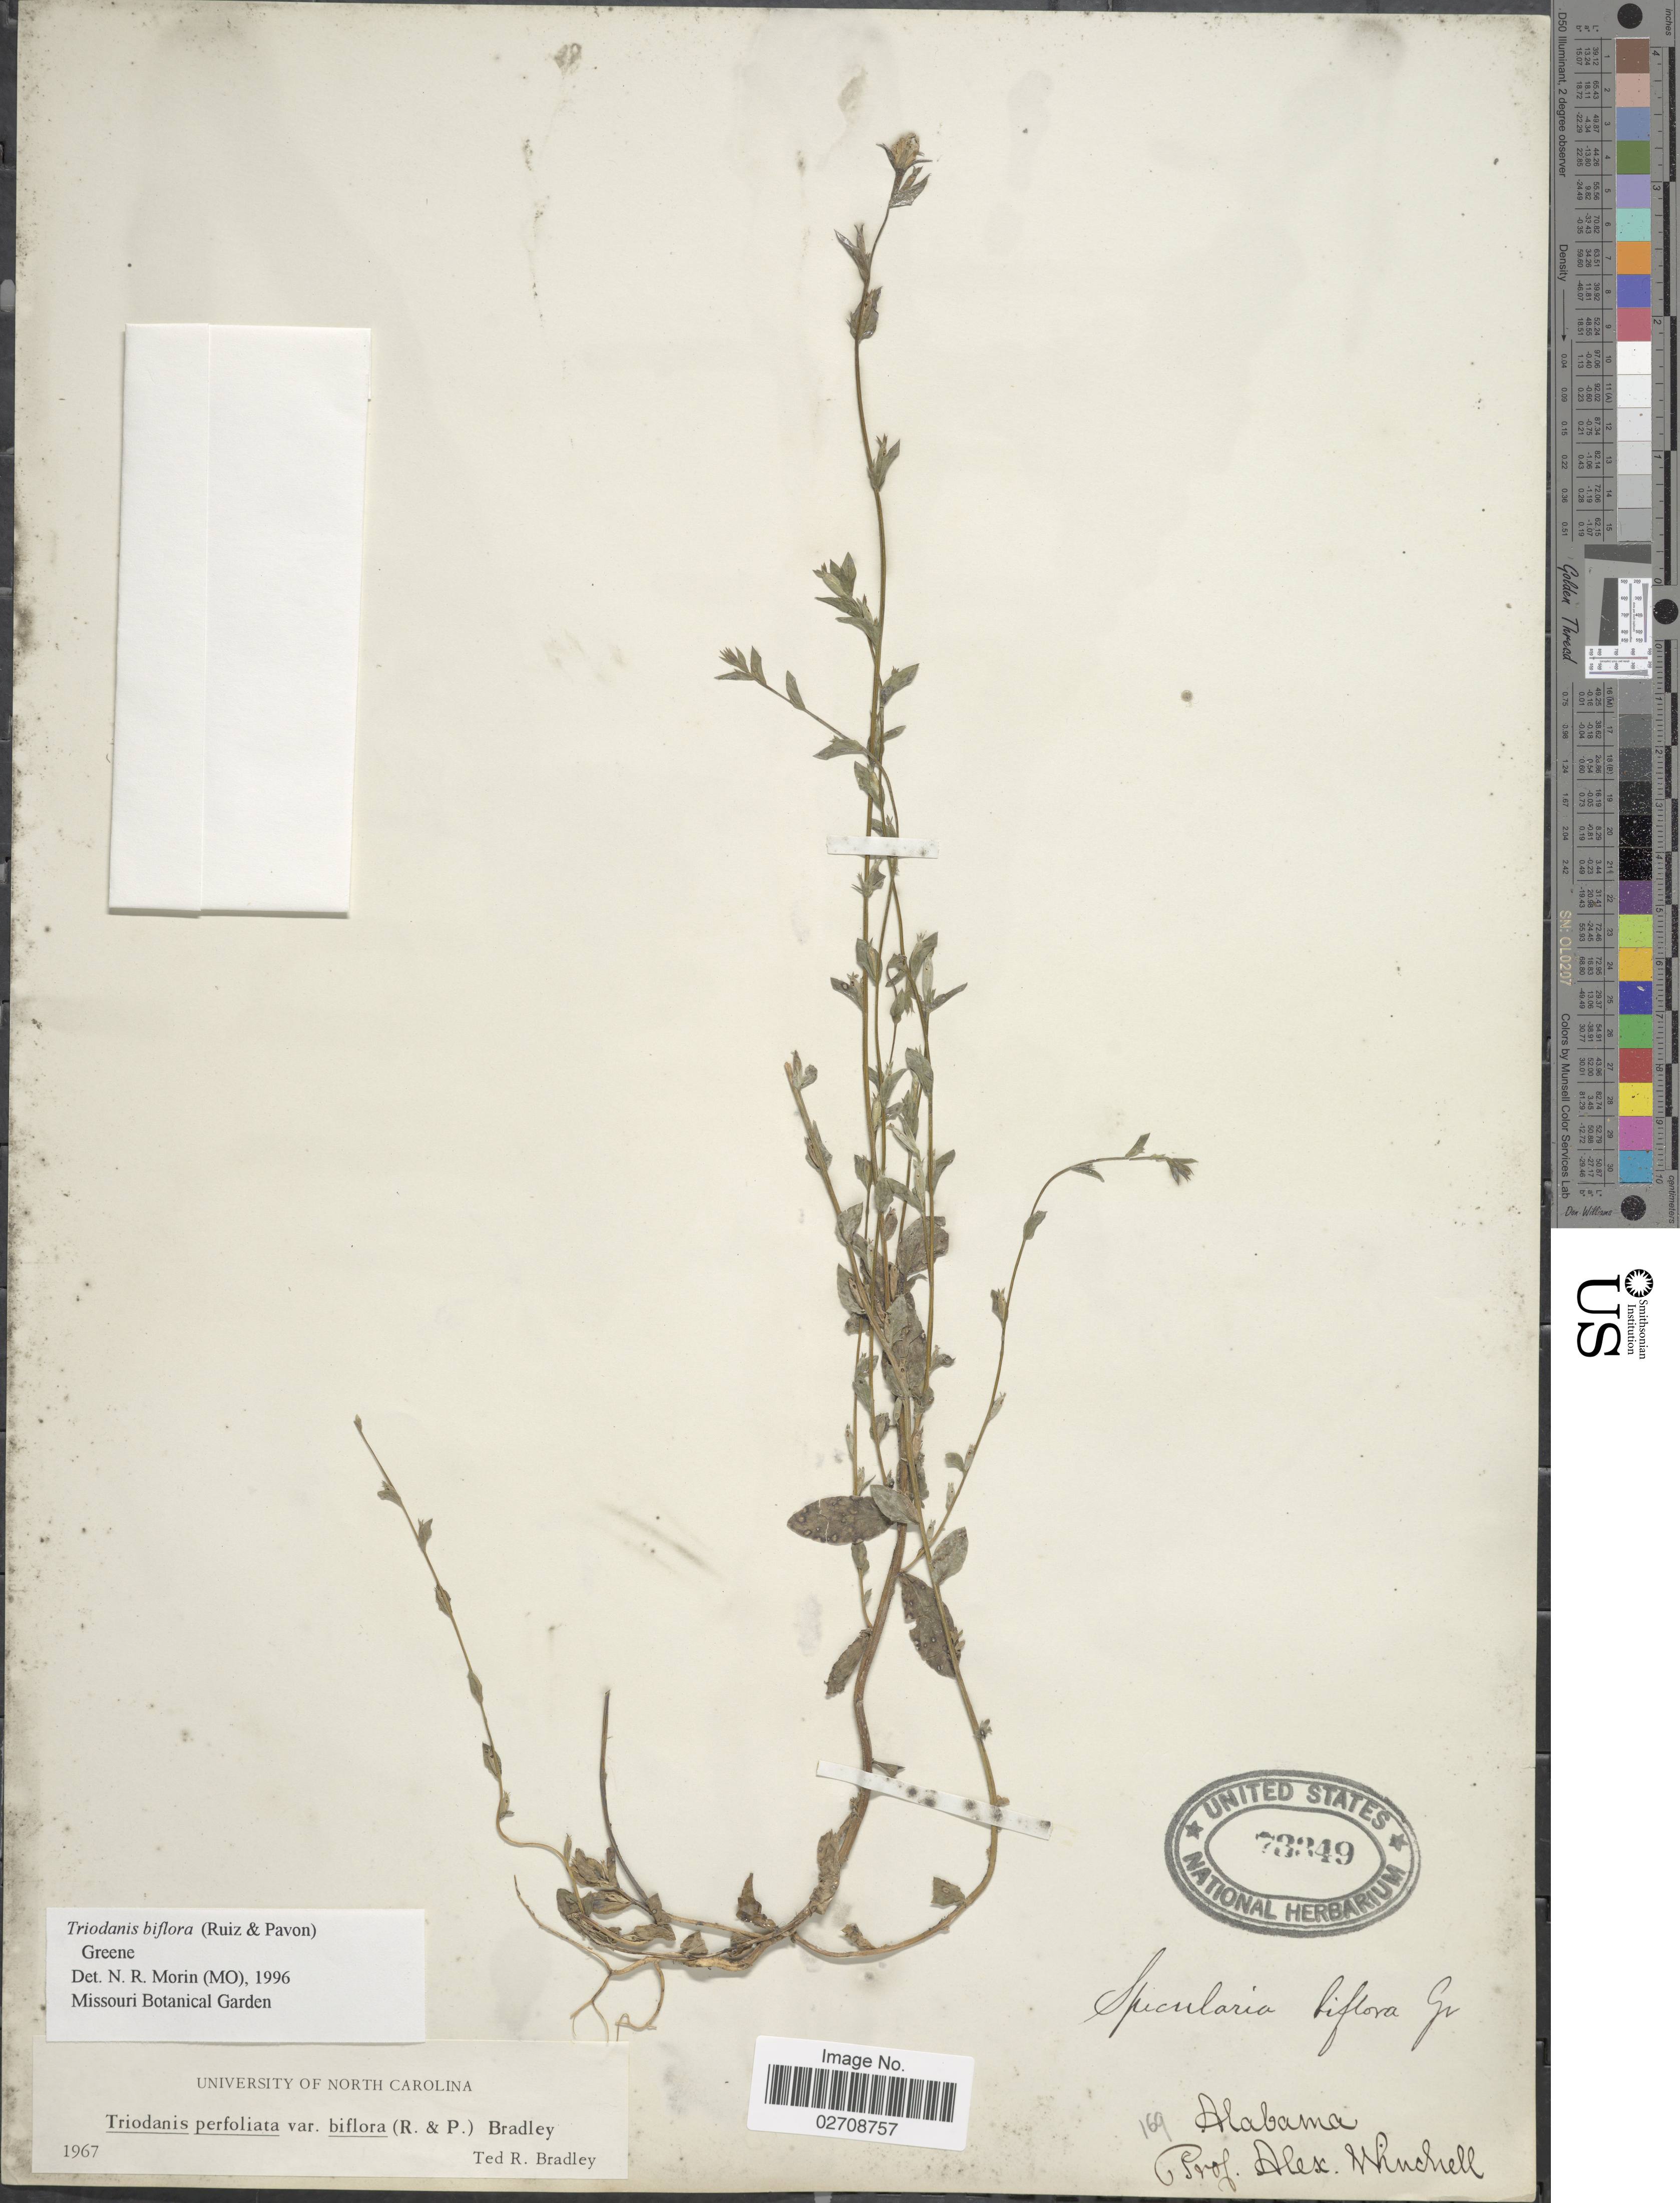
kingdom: Plantae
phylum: Tracheophyta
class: Magnoliopsida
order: Asterales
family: Campanulaceae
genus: Triodanis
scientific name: Triodanis biflora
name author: (Ruiz & Pav.) Greene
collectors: A. Winchell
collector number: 169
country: United States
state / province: Alabama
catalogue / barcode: US 73349